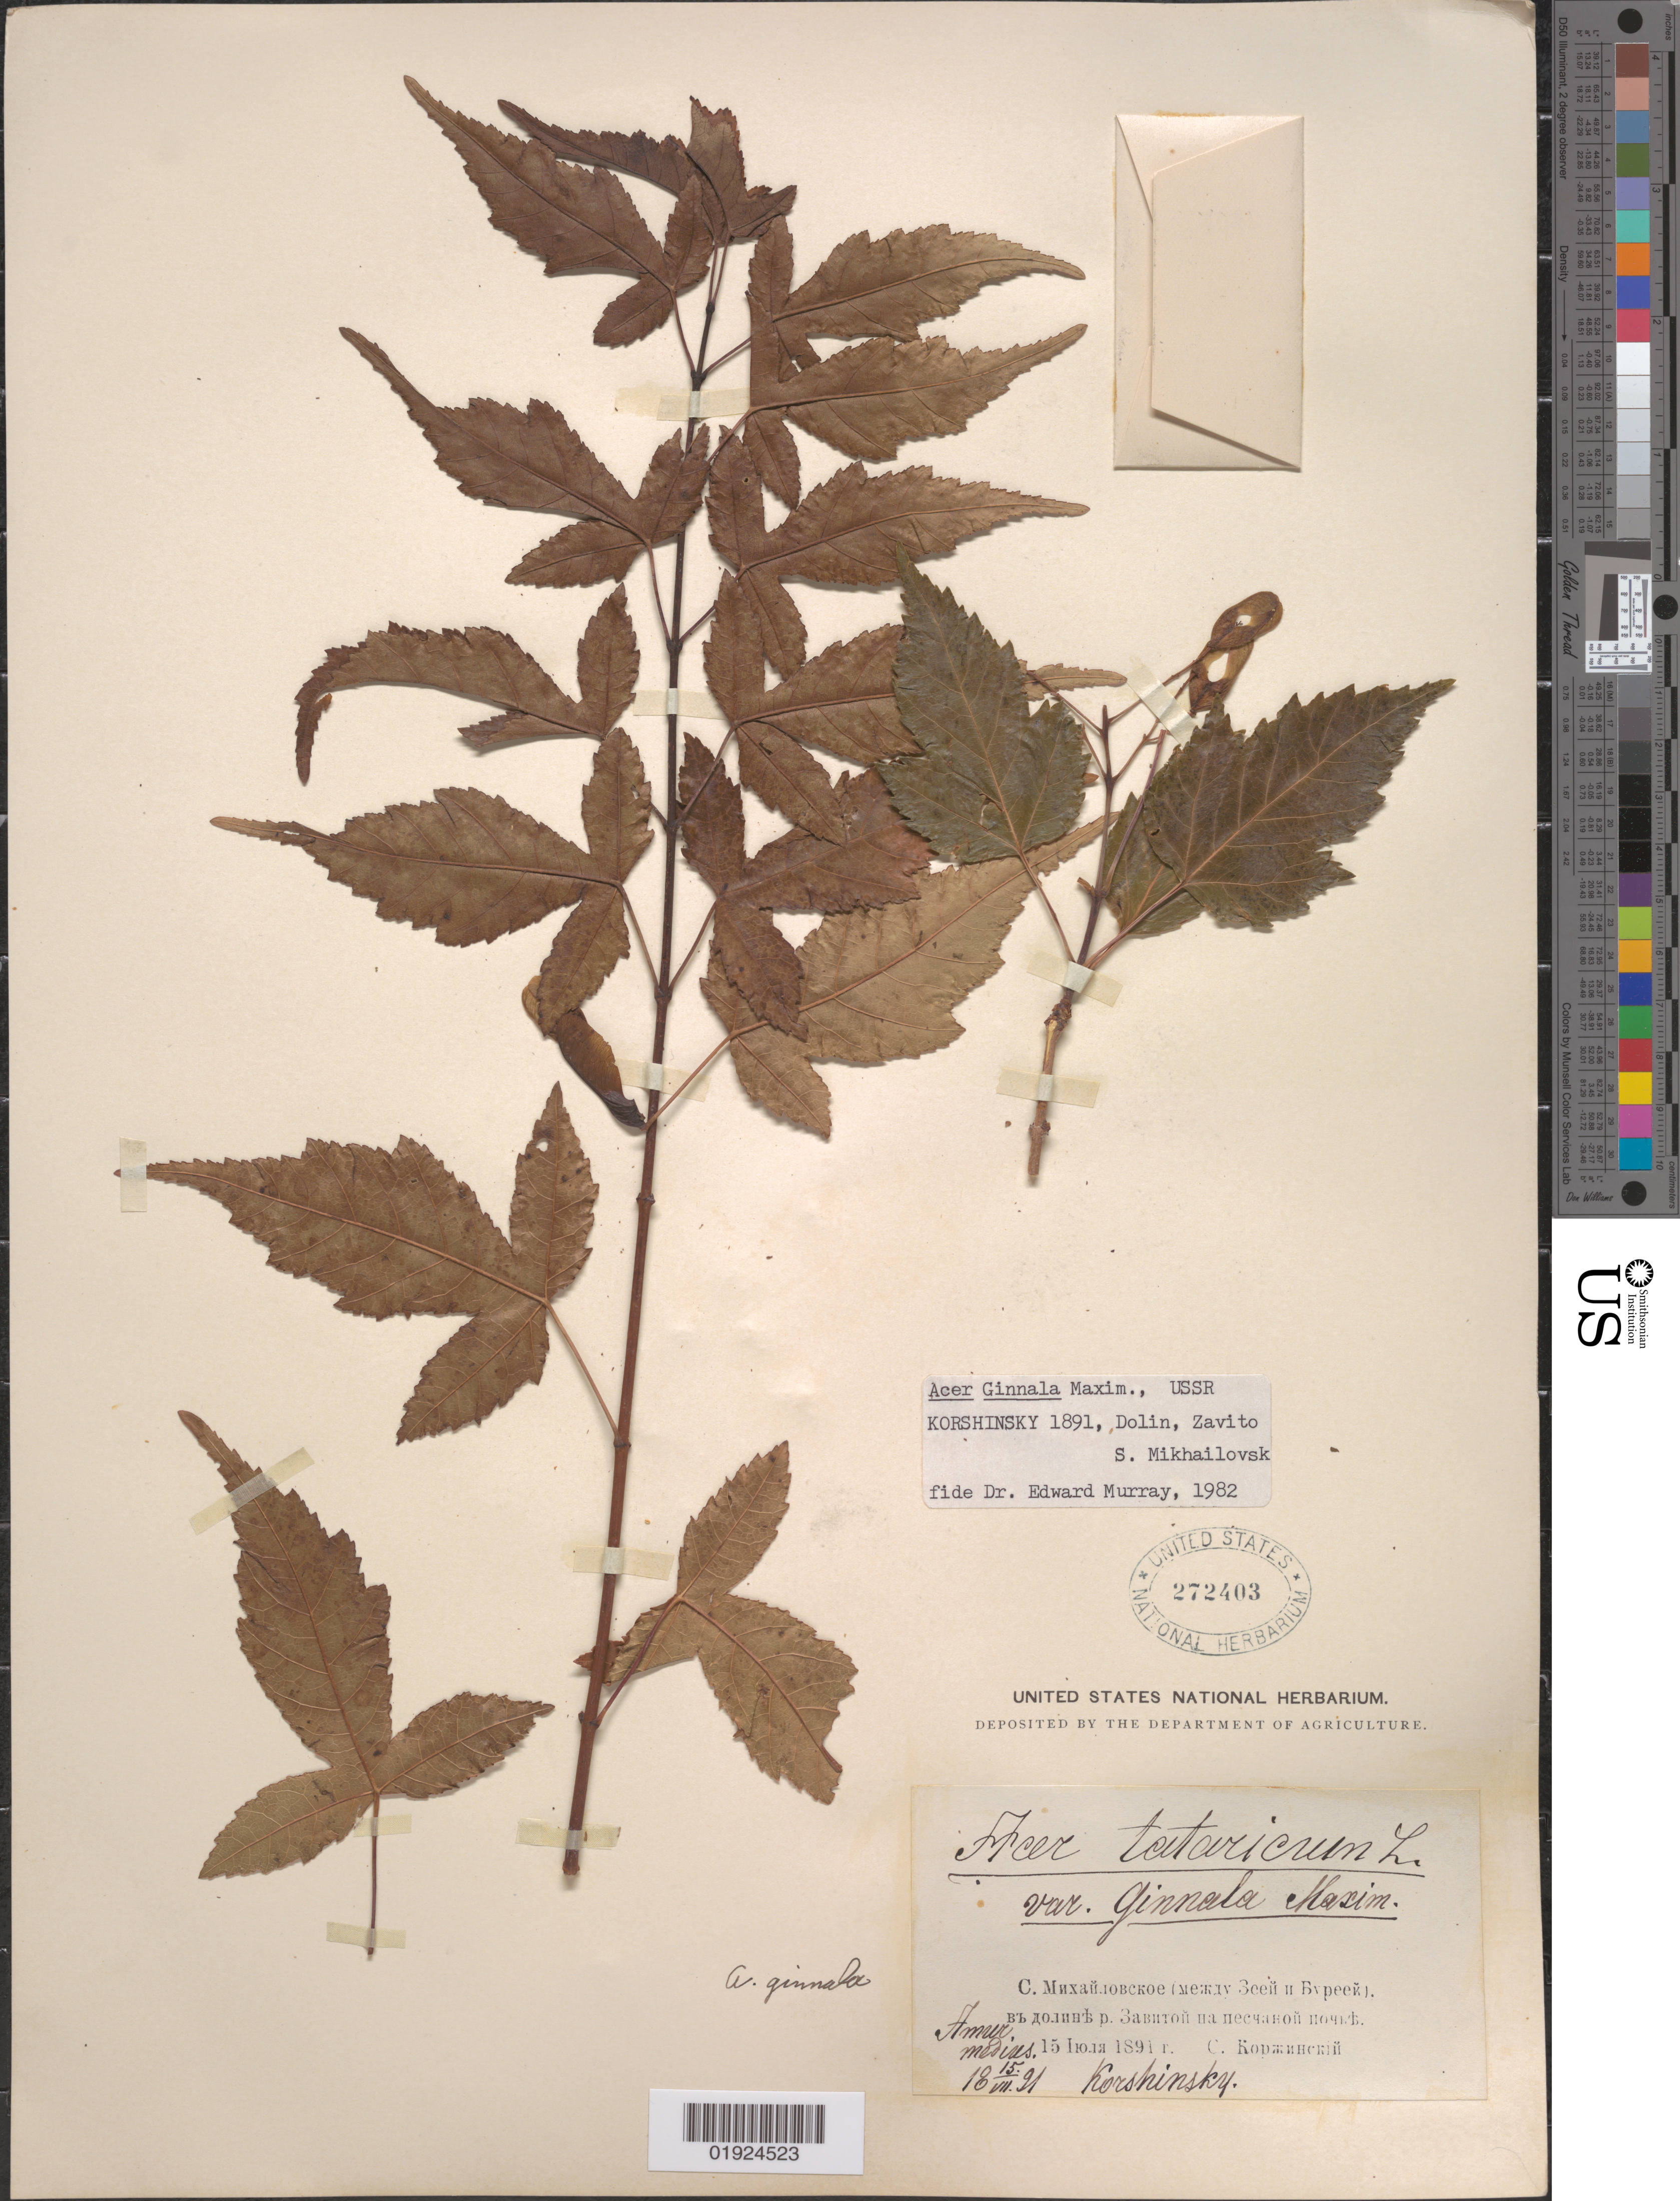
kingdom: Plantae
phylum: Tracheophyta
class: Magnoliopsida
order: Sapindales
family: Sapindaceae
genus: Acer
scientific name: Acer ginnala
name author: Maxim.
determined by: Murray, Edward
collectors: S. I. Korshinsky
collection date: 1891-07-15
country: Russian Federation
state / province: Amur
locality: Between Zeya and Btraya. In the valley of Zavitaya river on the sandy ground.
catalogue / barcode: US 272403